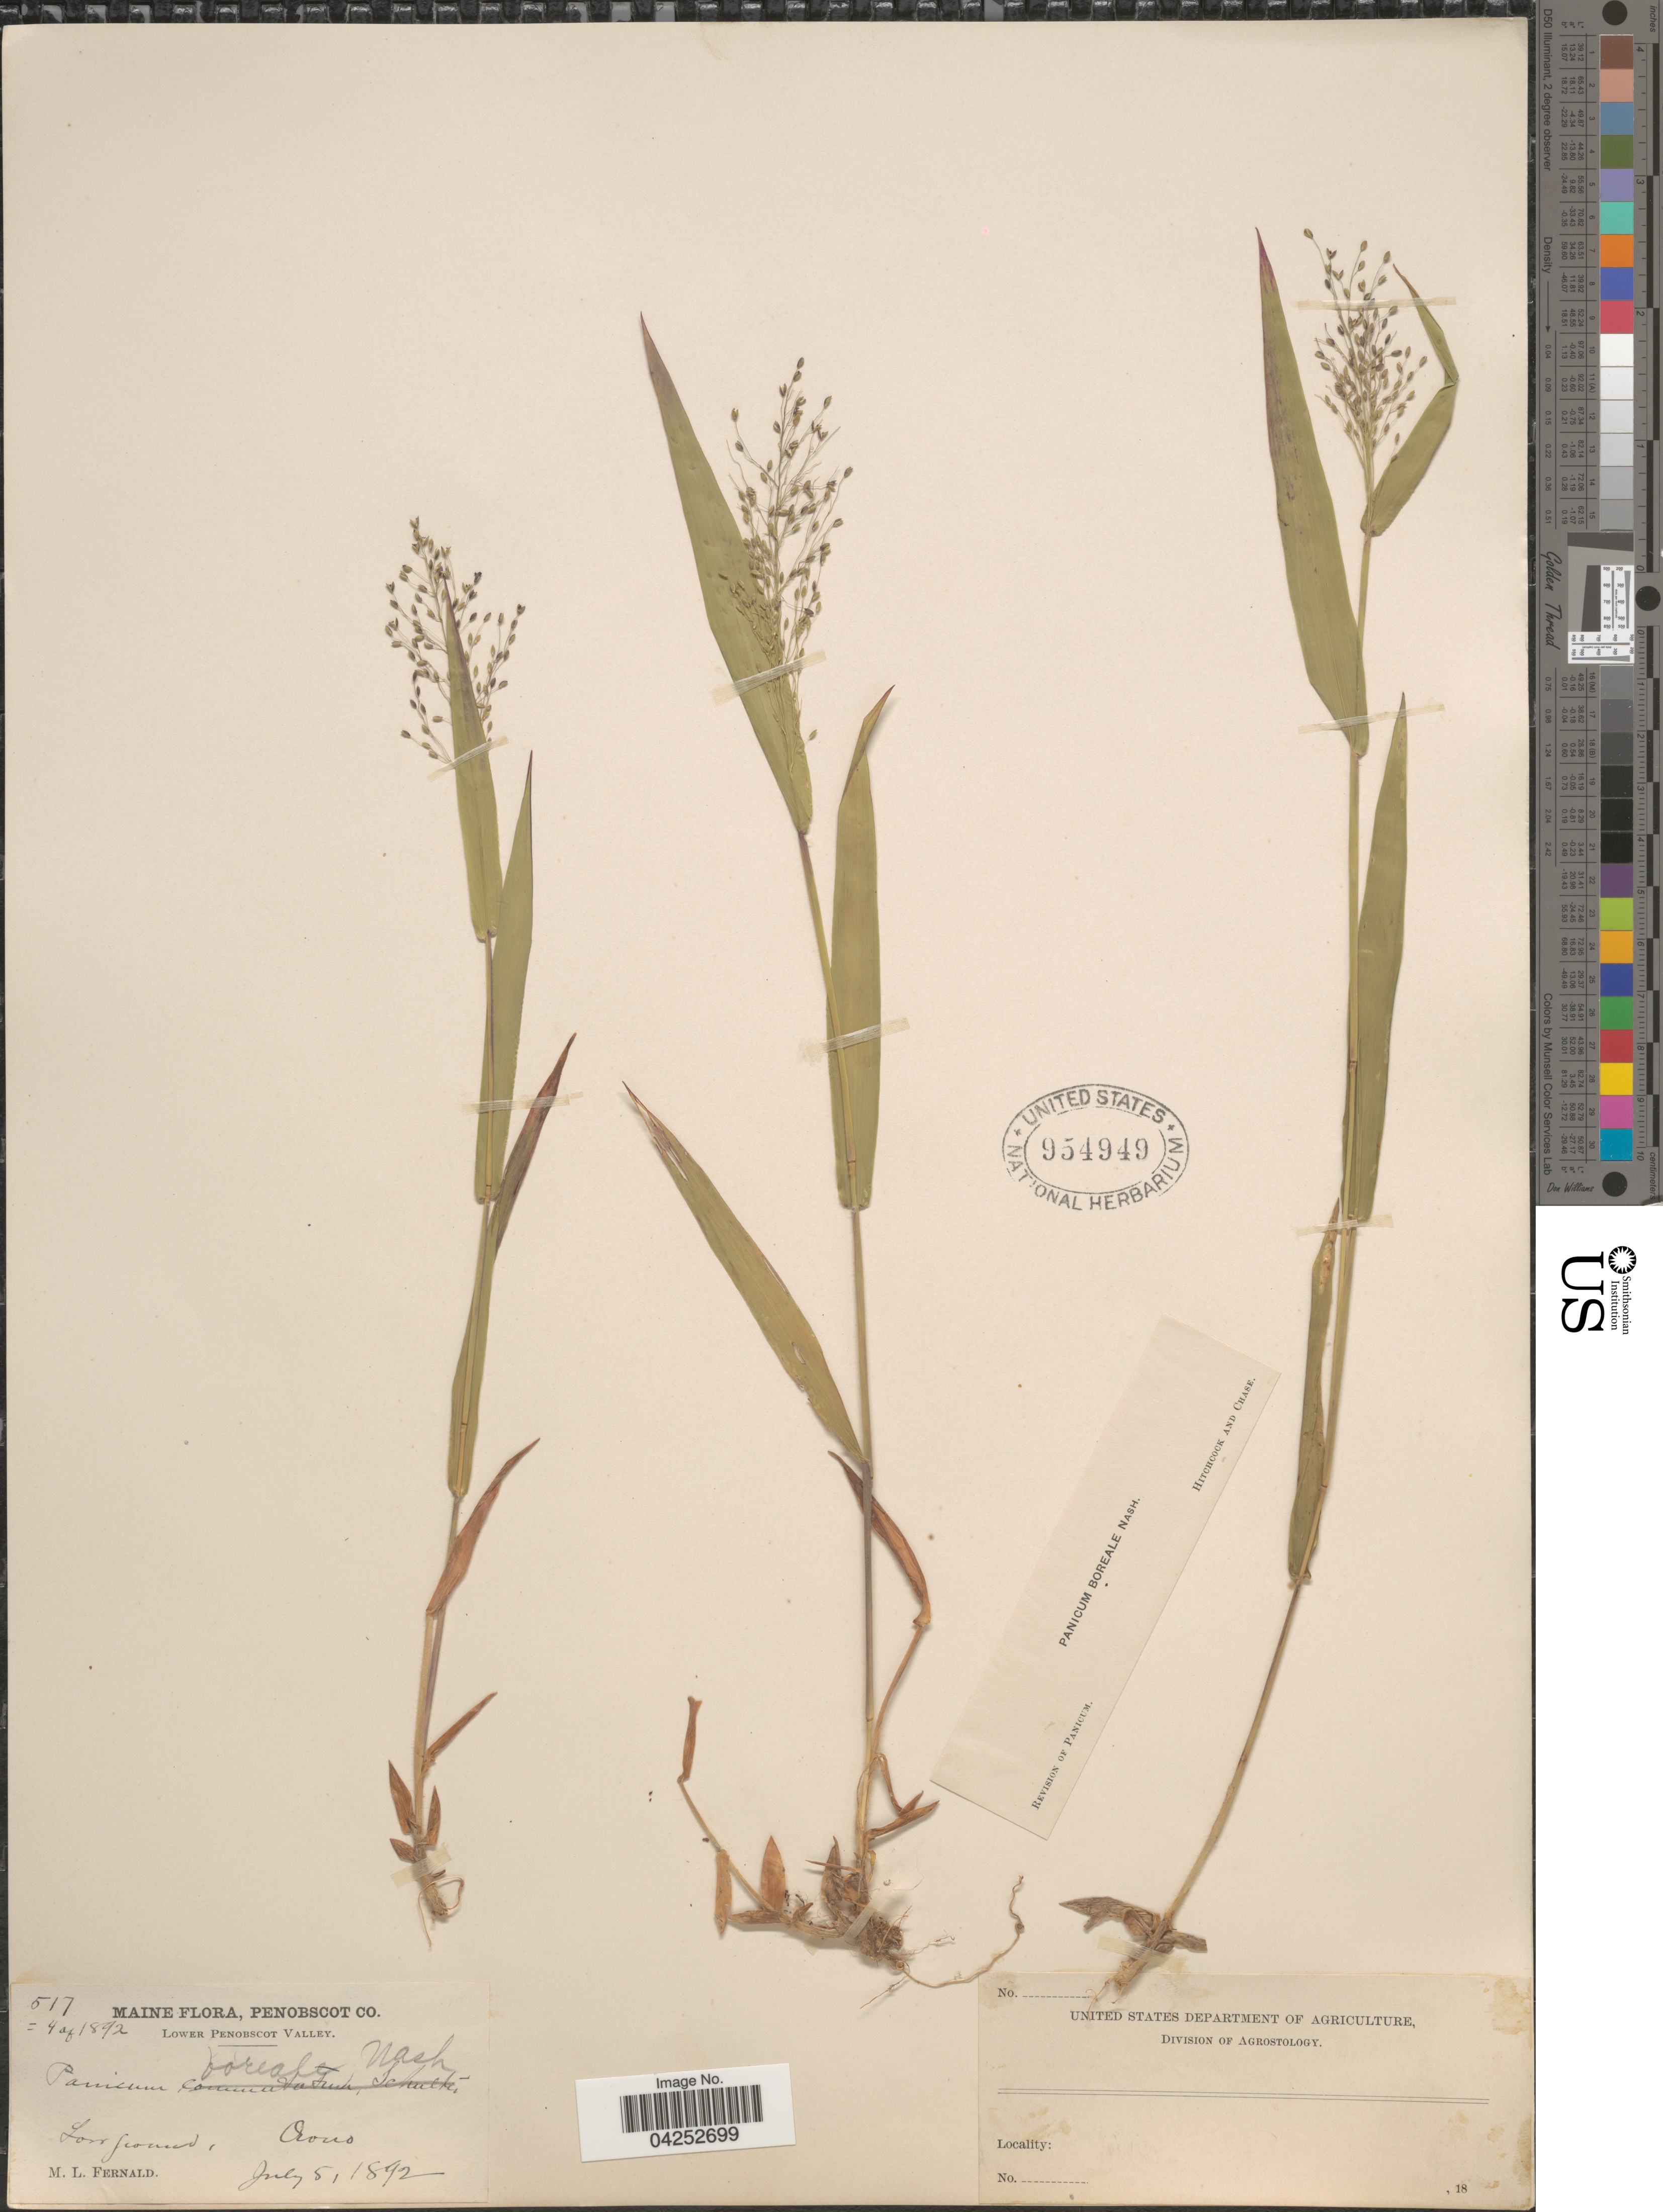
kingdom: Plantae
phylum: Tracheophyta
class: Liliopsida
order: Poales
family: Poaceae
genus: Dichanthelium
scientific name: Dichanthelium boreale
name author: (Nash) Freckmann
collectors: M. L. Fernald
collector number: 517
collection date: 1892-07-05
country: United States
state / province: Maine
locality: Penobscot Co. Lower Penobscot Valley. Low ground. Orono.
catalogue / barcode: US 954949